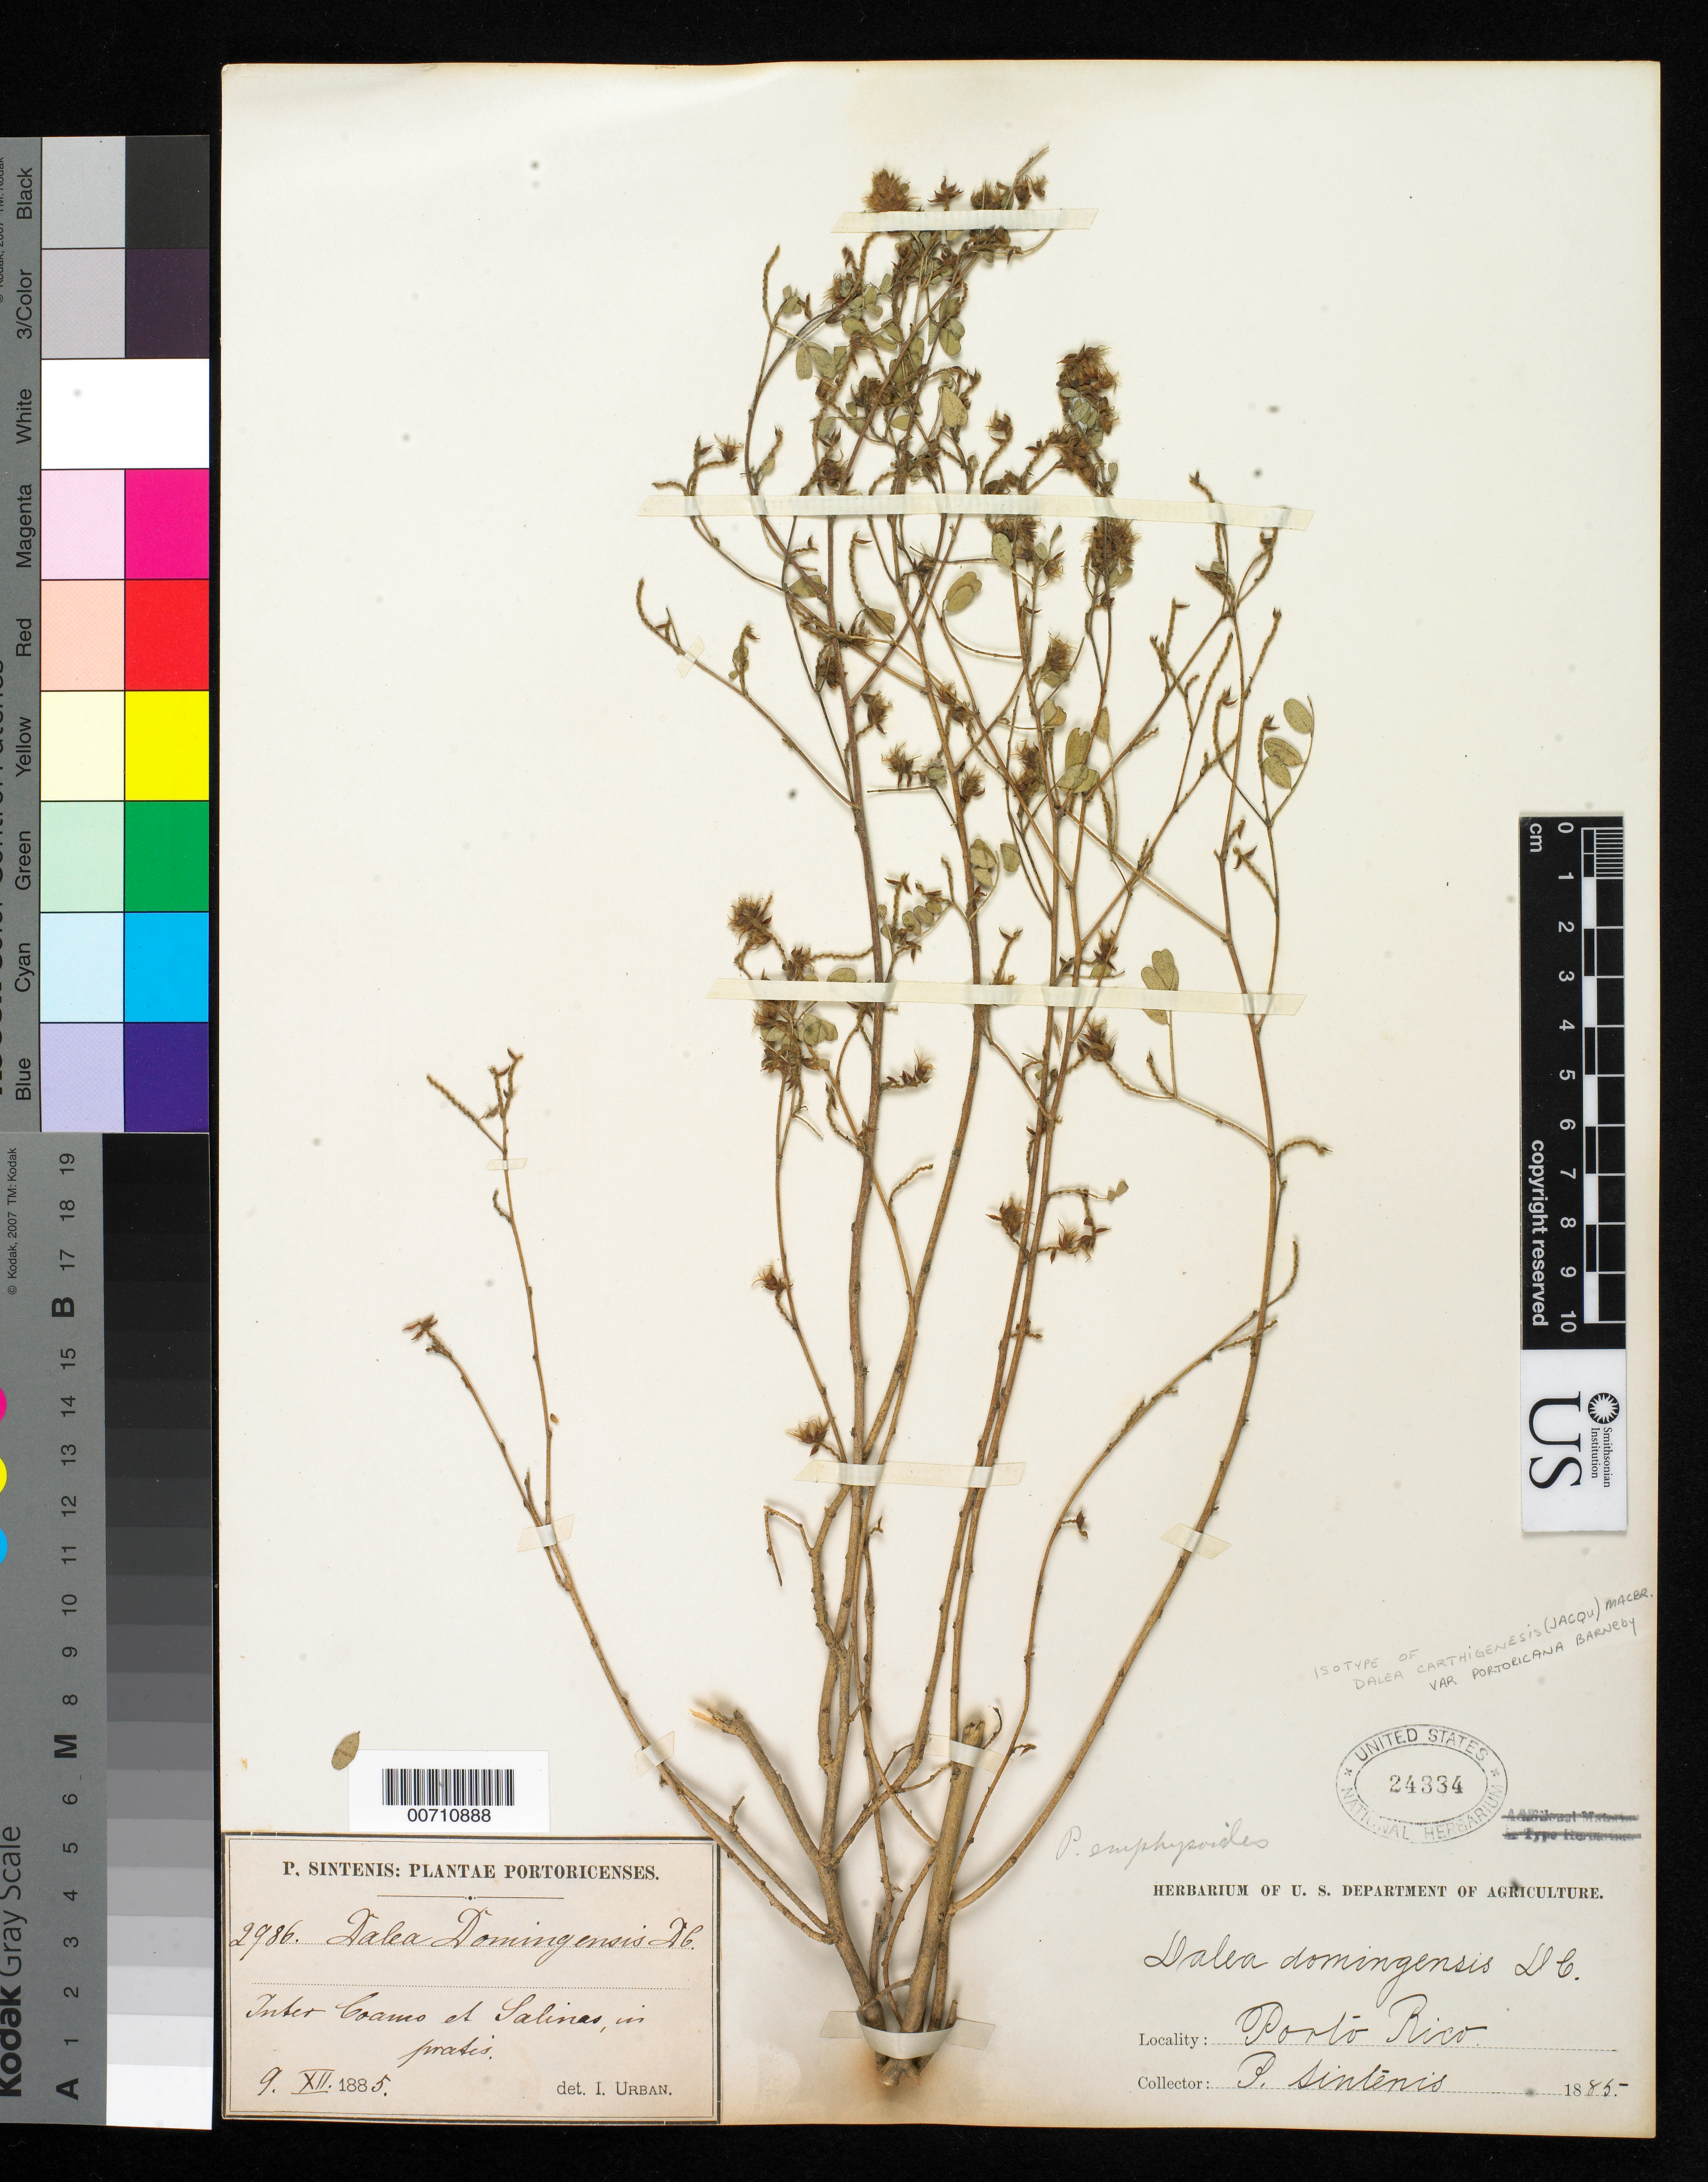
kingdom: Plantae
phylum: Tracheophyta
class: Magnoliopsida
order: Fabales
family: Fabaceae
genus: Dalea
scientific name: Dalea carthagenensis var. portoricana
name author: Barneby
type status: Isotype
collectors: P. Sintenis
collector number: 2986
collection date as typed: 09 Aug 1885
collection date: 1885-08-09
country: Puerto Rico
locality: Inter Coamo et Salinas.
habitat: In pratis.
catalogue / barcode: US 24334